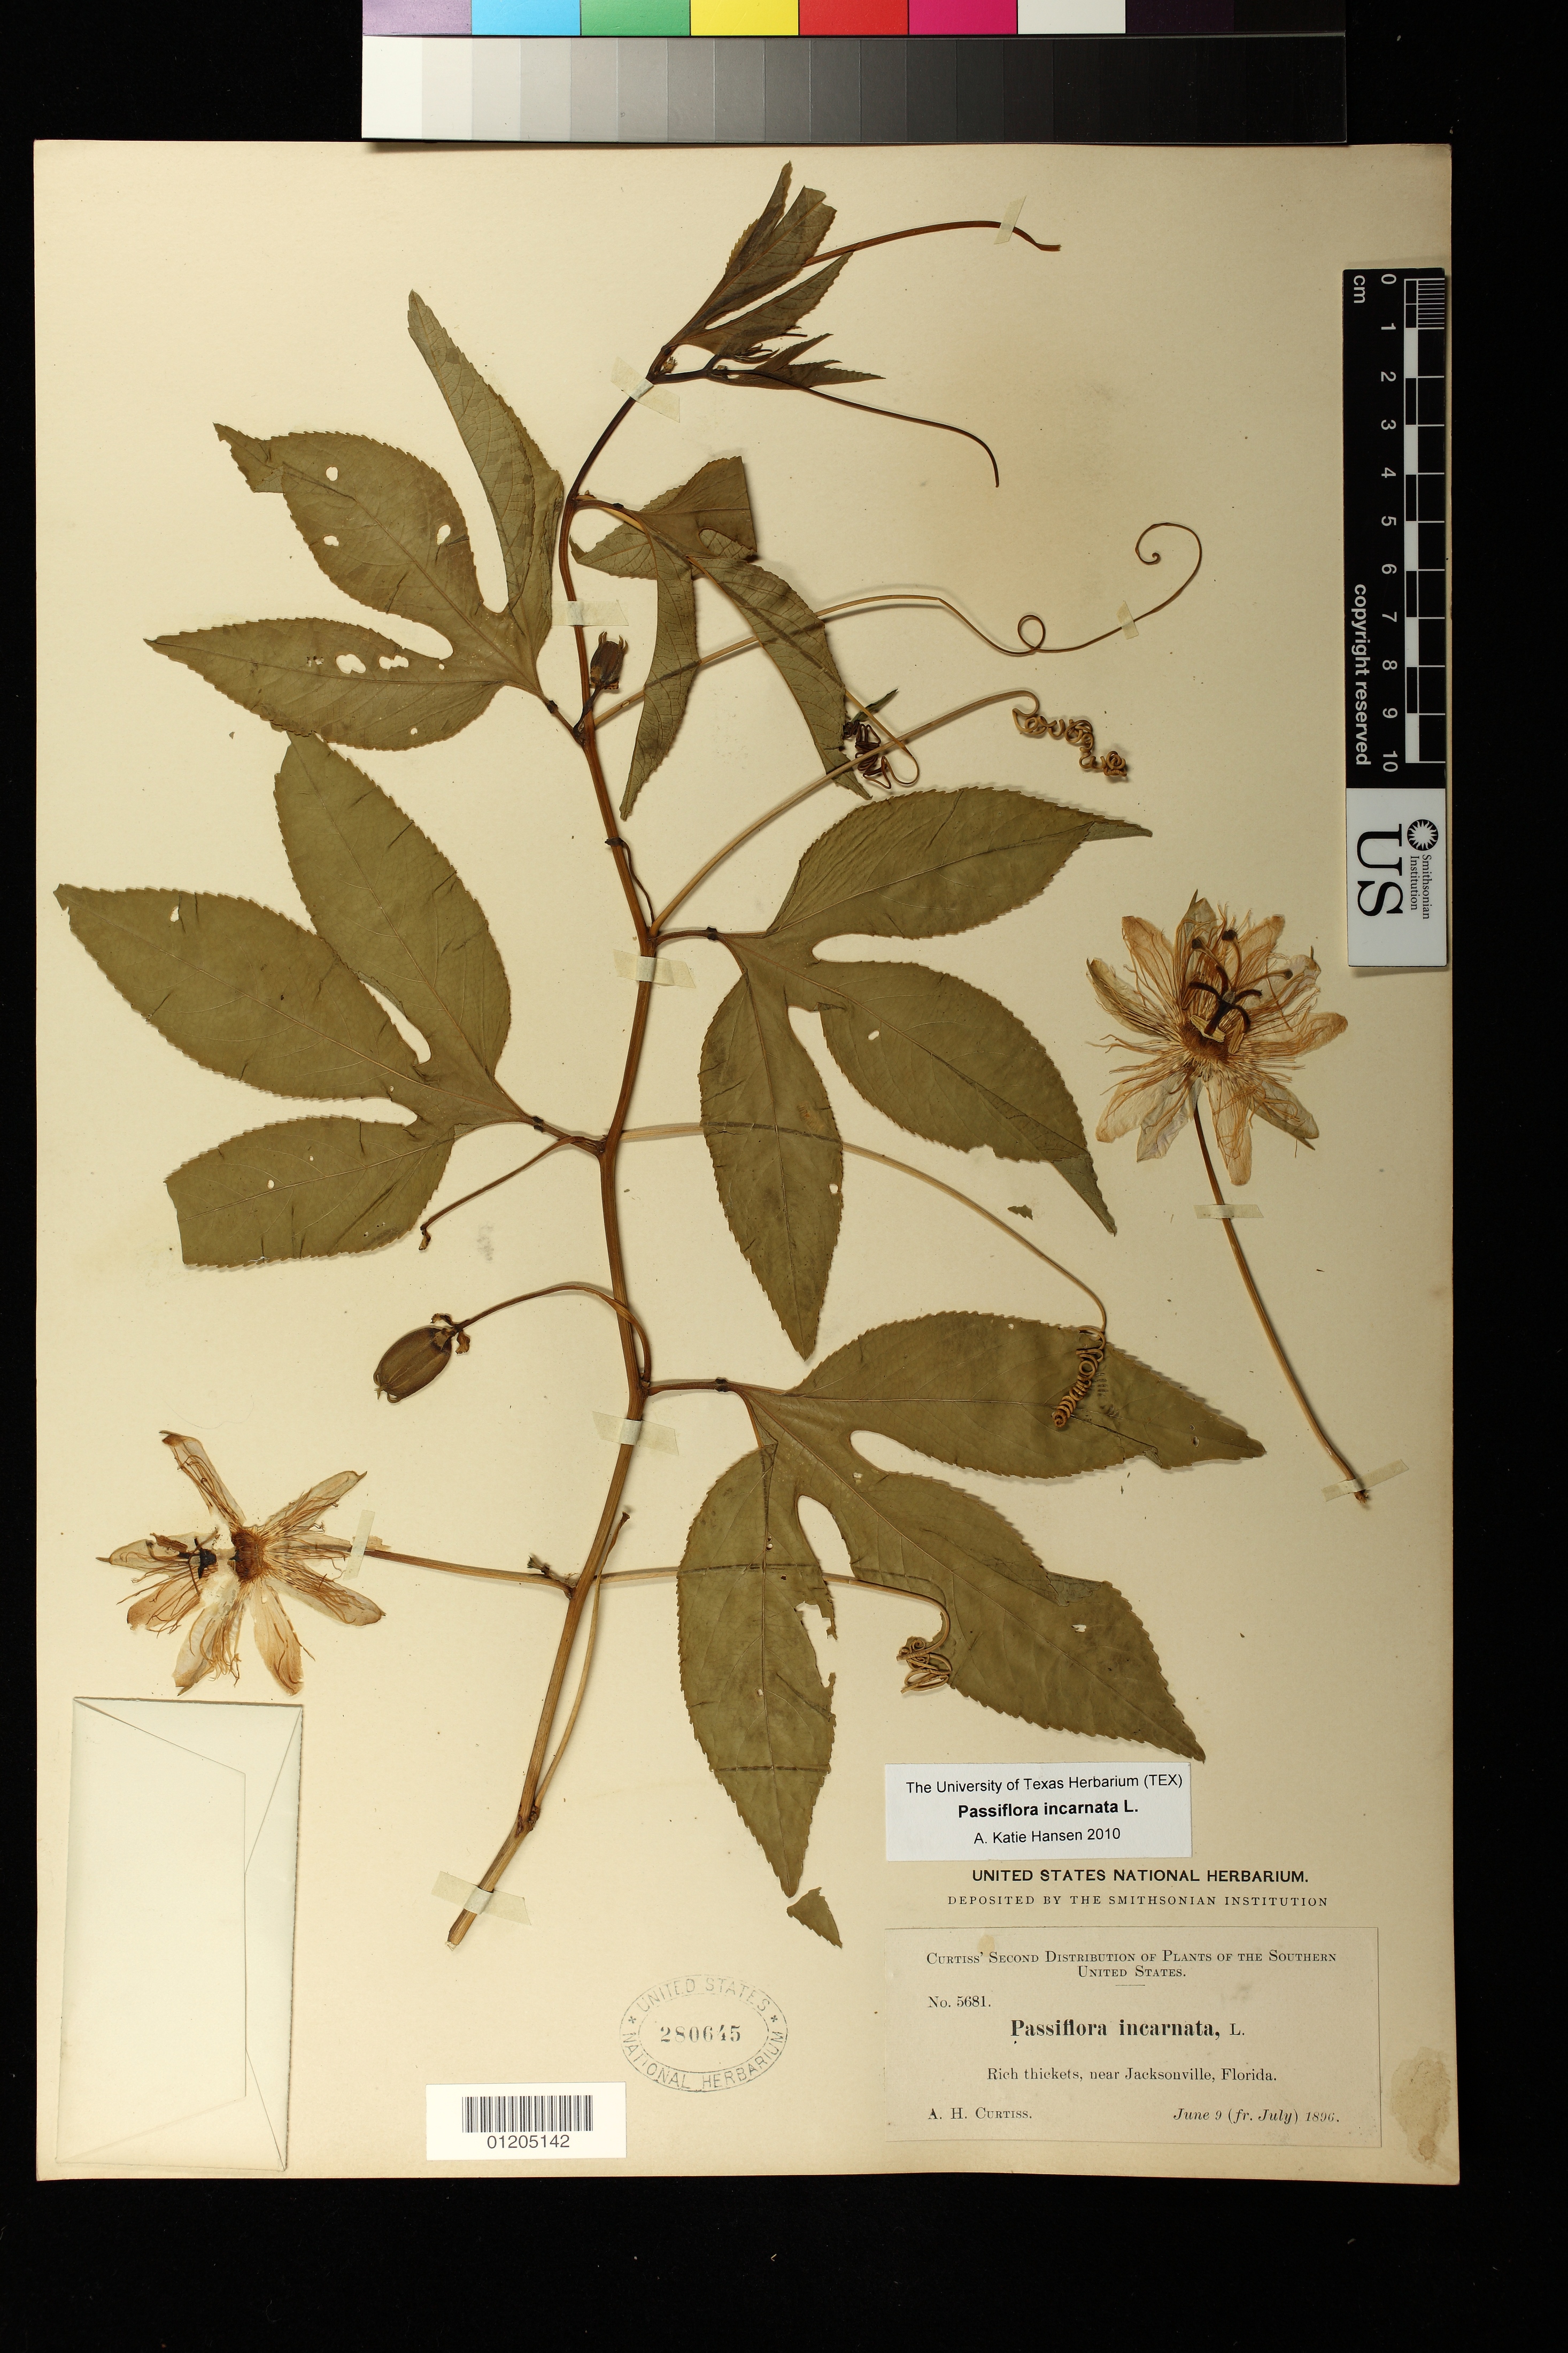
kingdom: Plantae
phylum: Tracheophyta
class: Magnoliopsida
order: Malpighiales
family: Passifloraceae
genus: Passiflora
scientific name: Passiflora incarnata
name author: L.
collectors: A. H. Curtiss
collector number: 5681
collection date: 1896-06-09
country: United States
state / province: Florida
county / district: Duval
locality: Rich thickets, near Jacksonville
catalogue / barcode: US 280645